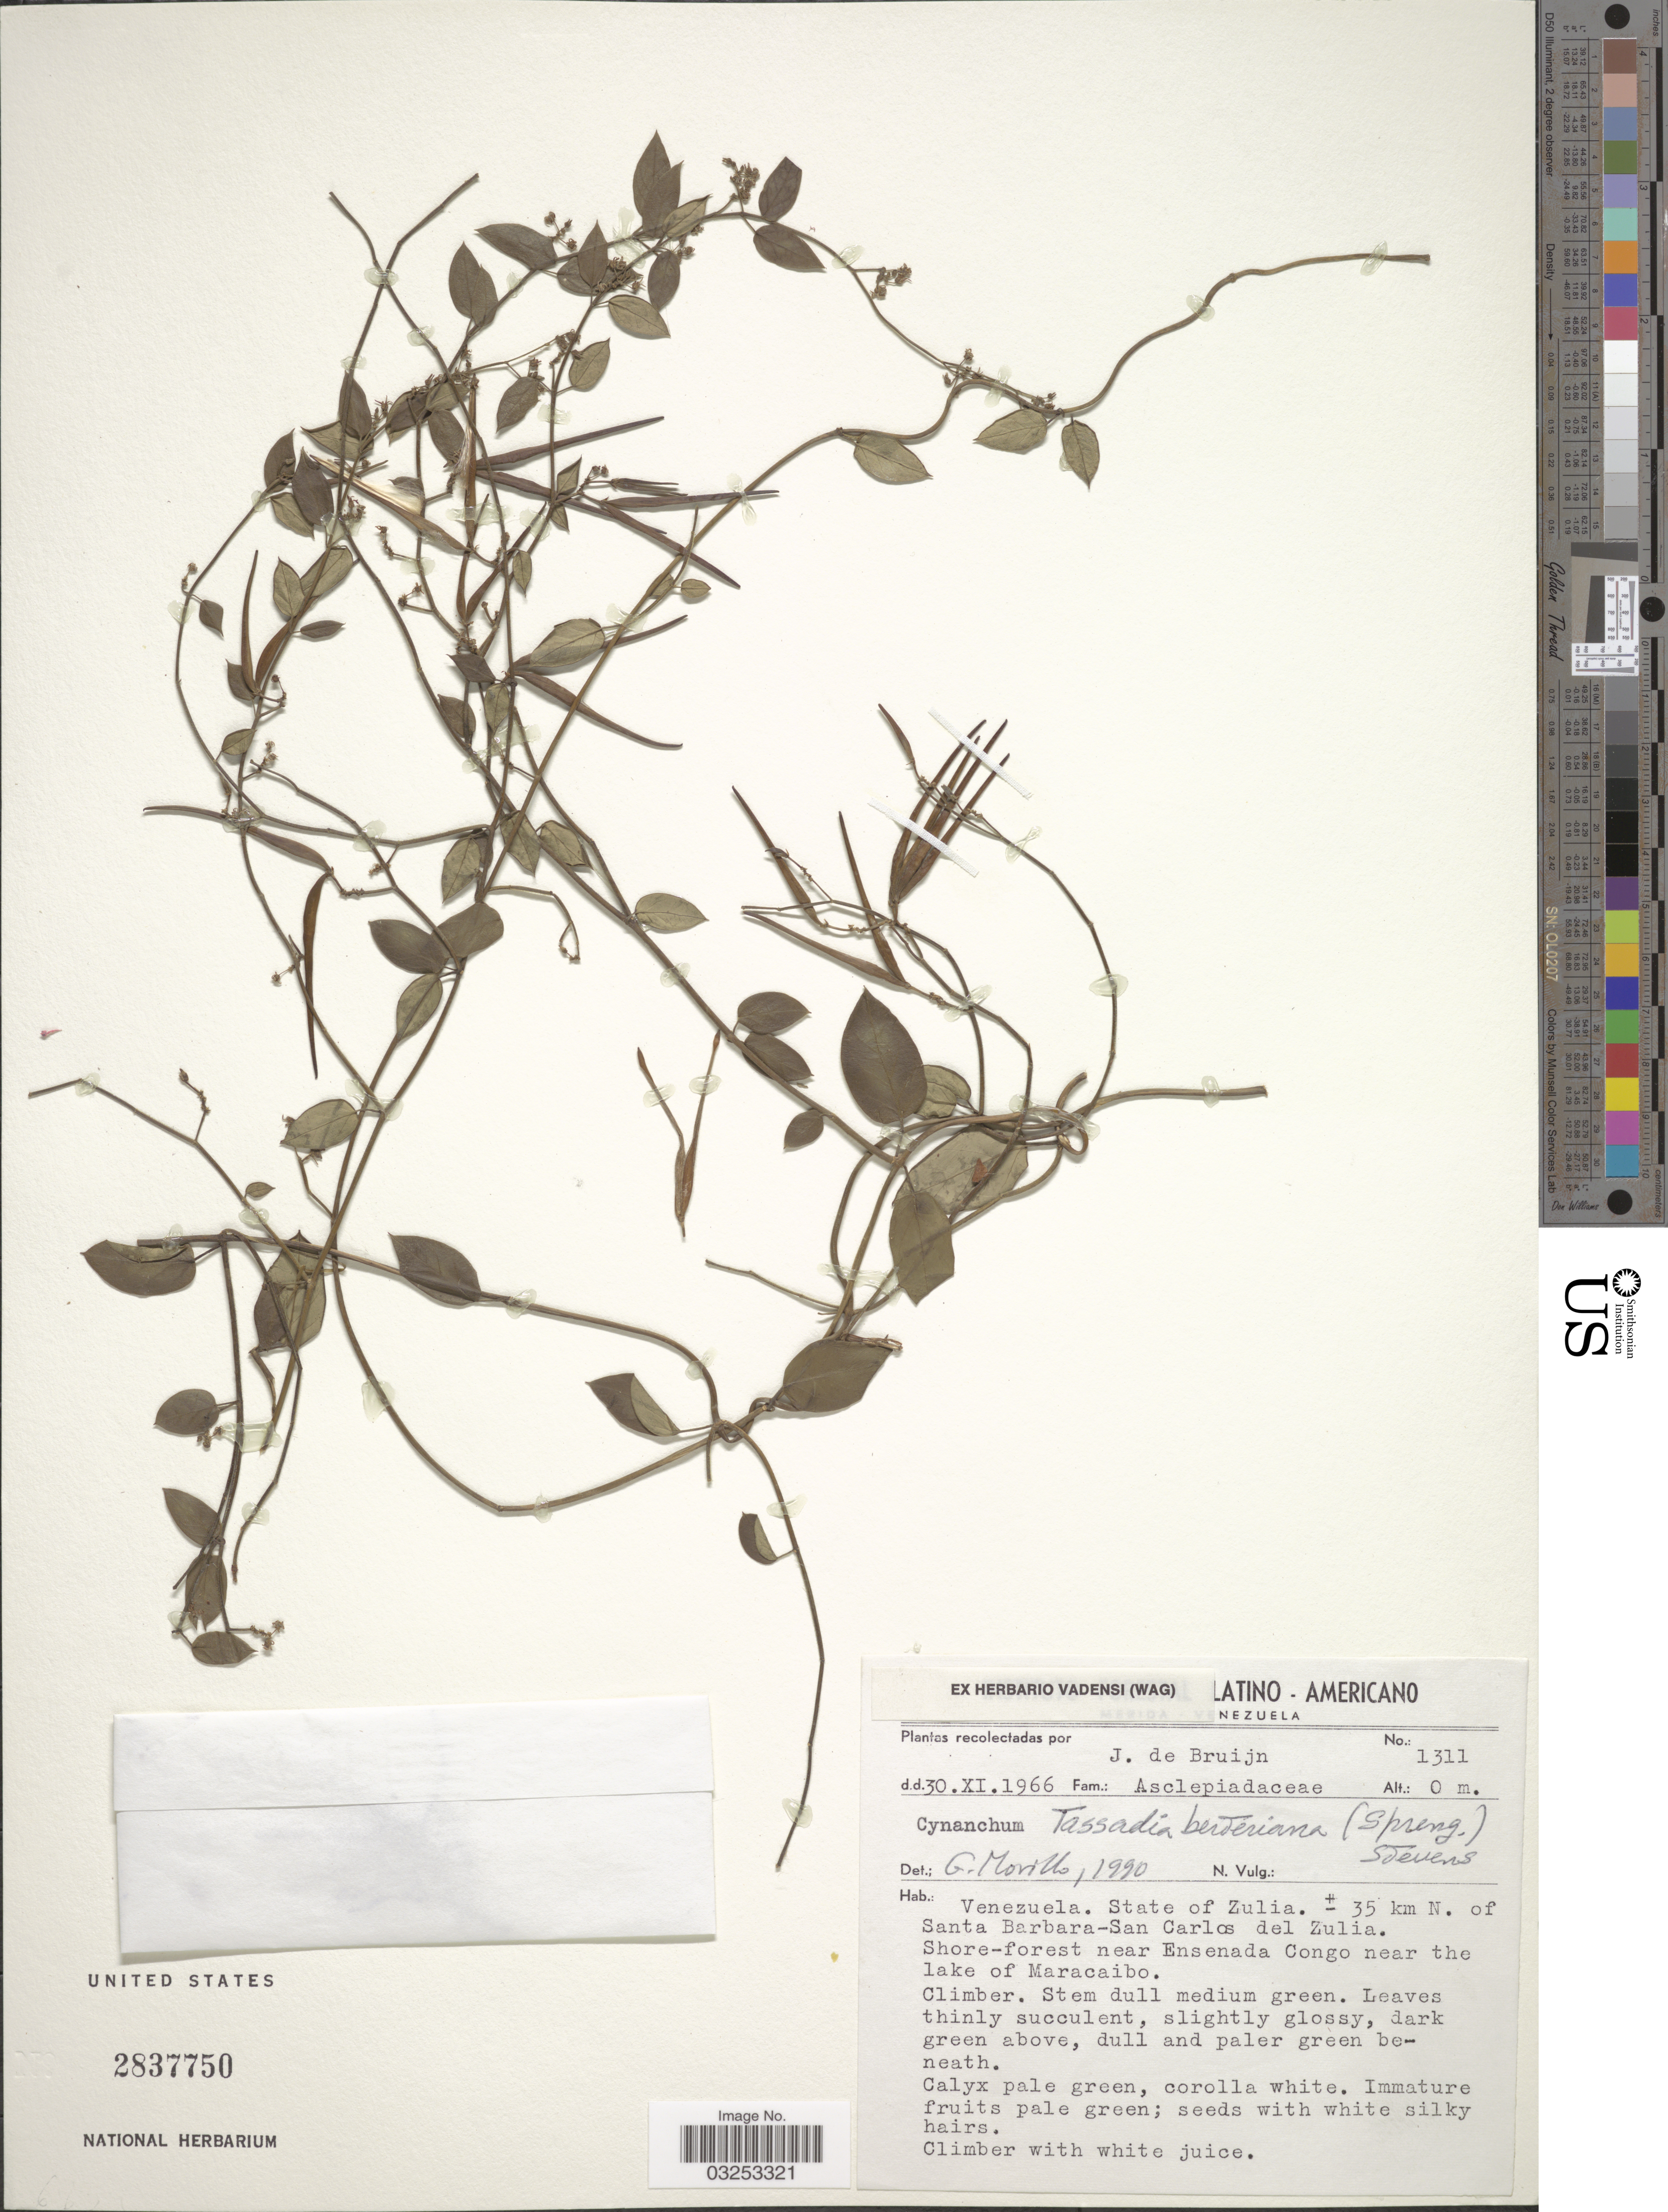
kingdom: Plantae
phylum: Tracheophyta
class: Magnoliopsida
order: Gentianales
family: Apocynaceae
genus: Tassadia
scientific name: Tassadia berteroana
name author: (Spreng.) W.D. Stevens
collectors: J. Bruijn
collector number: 1311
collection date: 1966-11-30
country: Venezuela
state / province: Zulia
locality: ± 35 km N. of Santa Barbara-San Carlos del Zulia. Shore-forest near Ensenada Congo near the lake of Maracaibo.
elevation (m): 0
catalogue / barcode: US 2837750